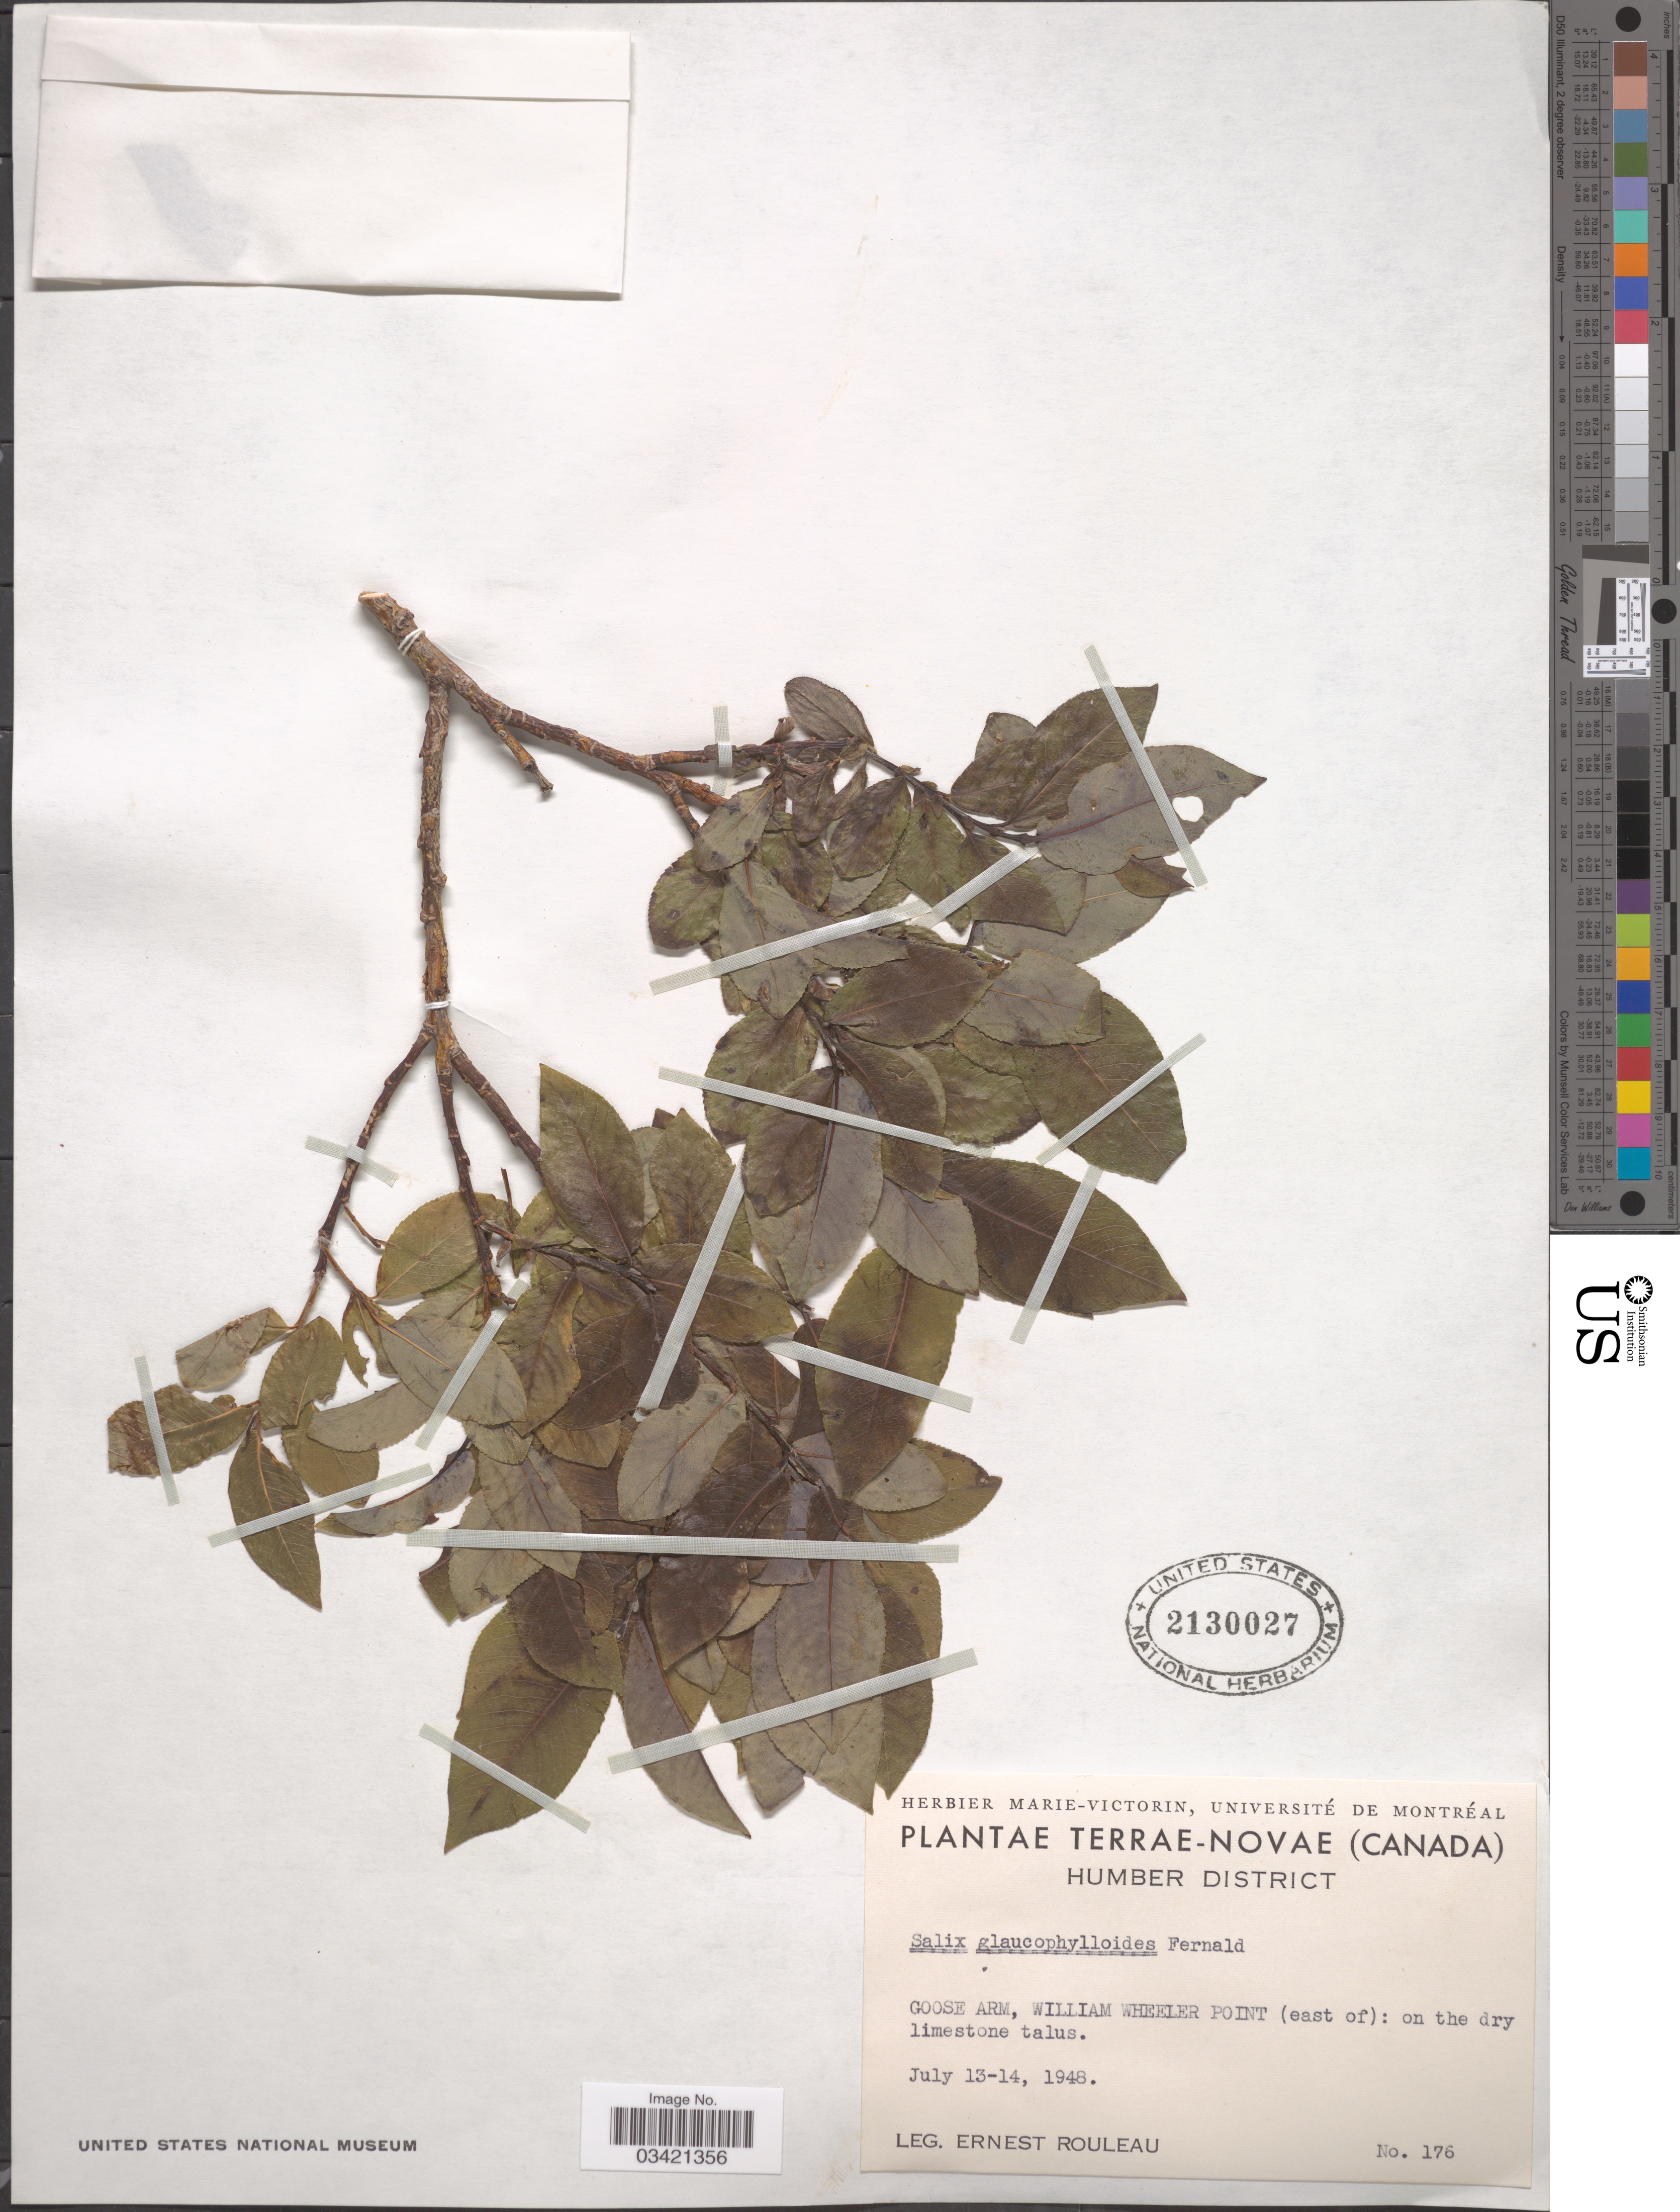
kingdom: Plantae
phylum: Tracheophyta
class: Magnoliopsida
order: Malpighiales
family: Salicaceae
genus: Salix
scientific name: Salix glaucophylla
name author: Andersson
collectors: E. Rouleau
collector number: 176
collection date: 1948-07-13/1948-07-14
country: Canada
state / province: Newfoundland and Labrador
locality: Terrae-Novae. Humber District. Goose Arm, William Wheeler Point (east of): on the dry limestone talus.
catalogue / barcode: US 2130027